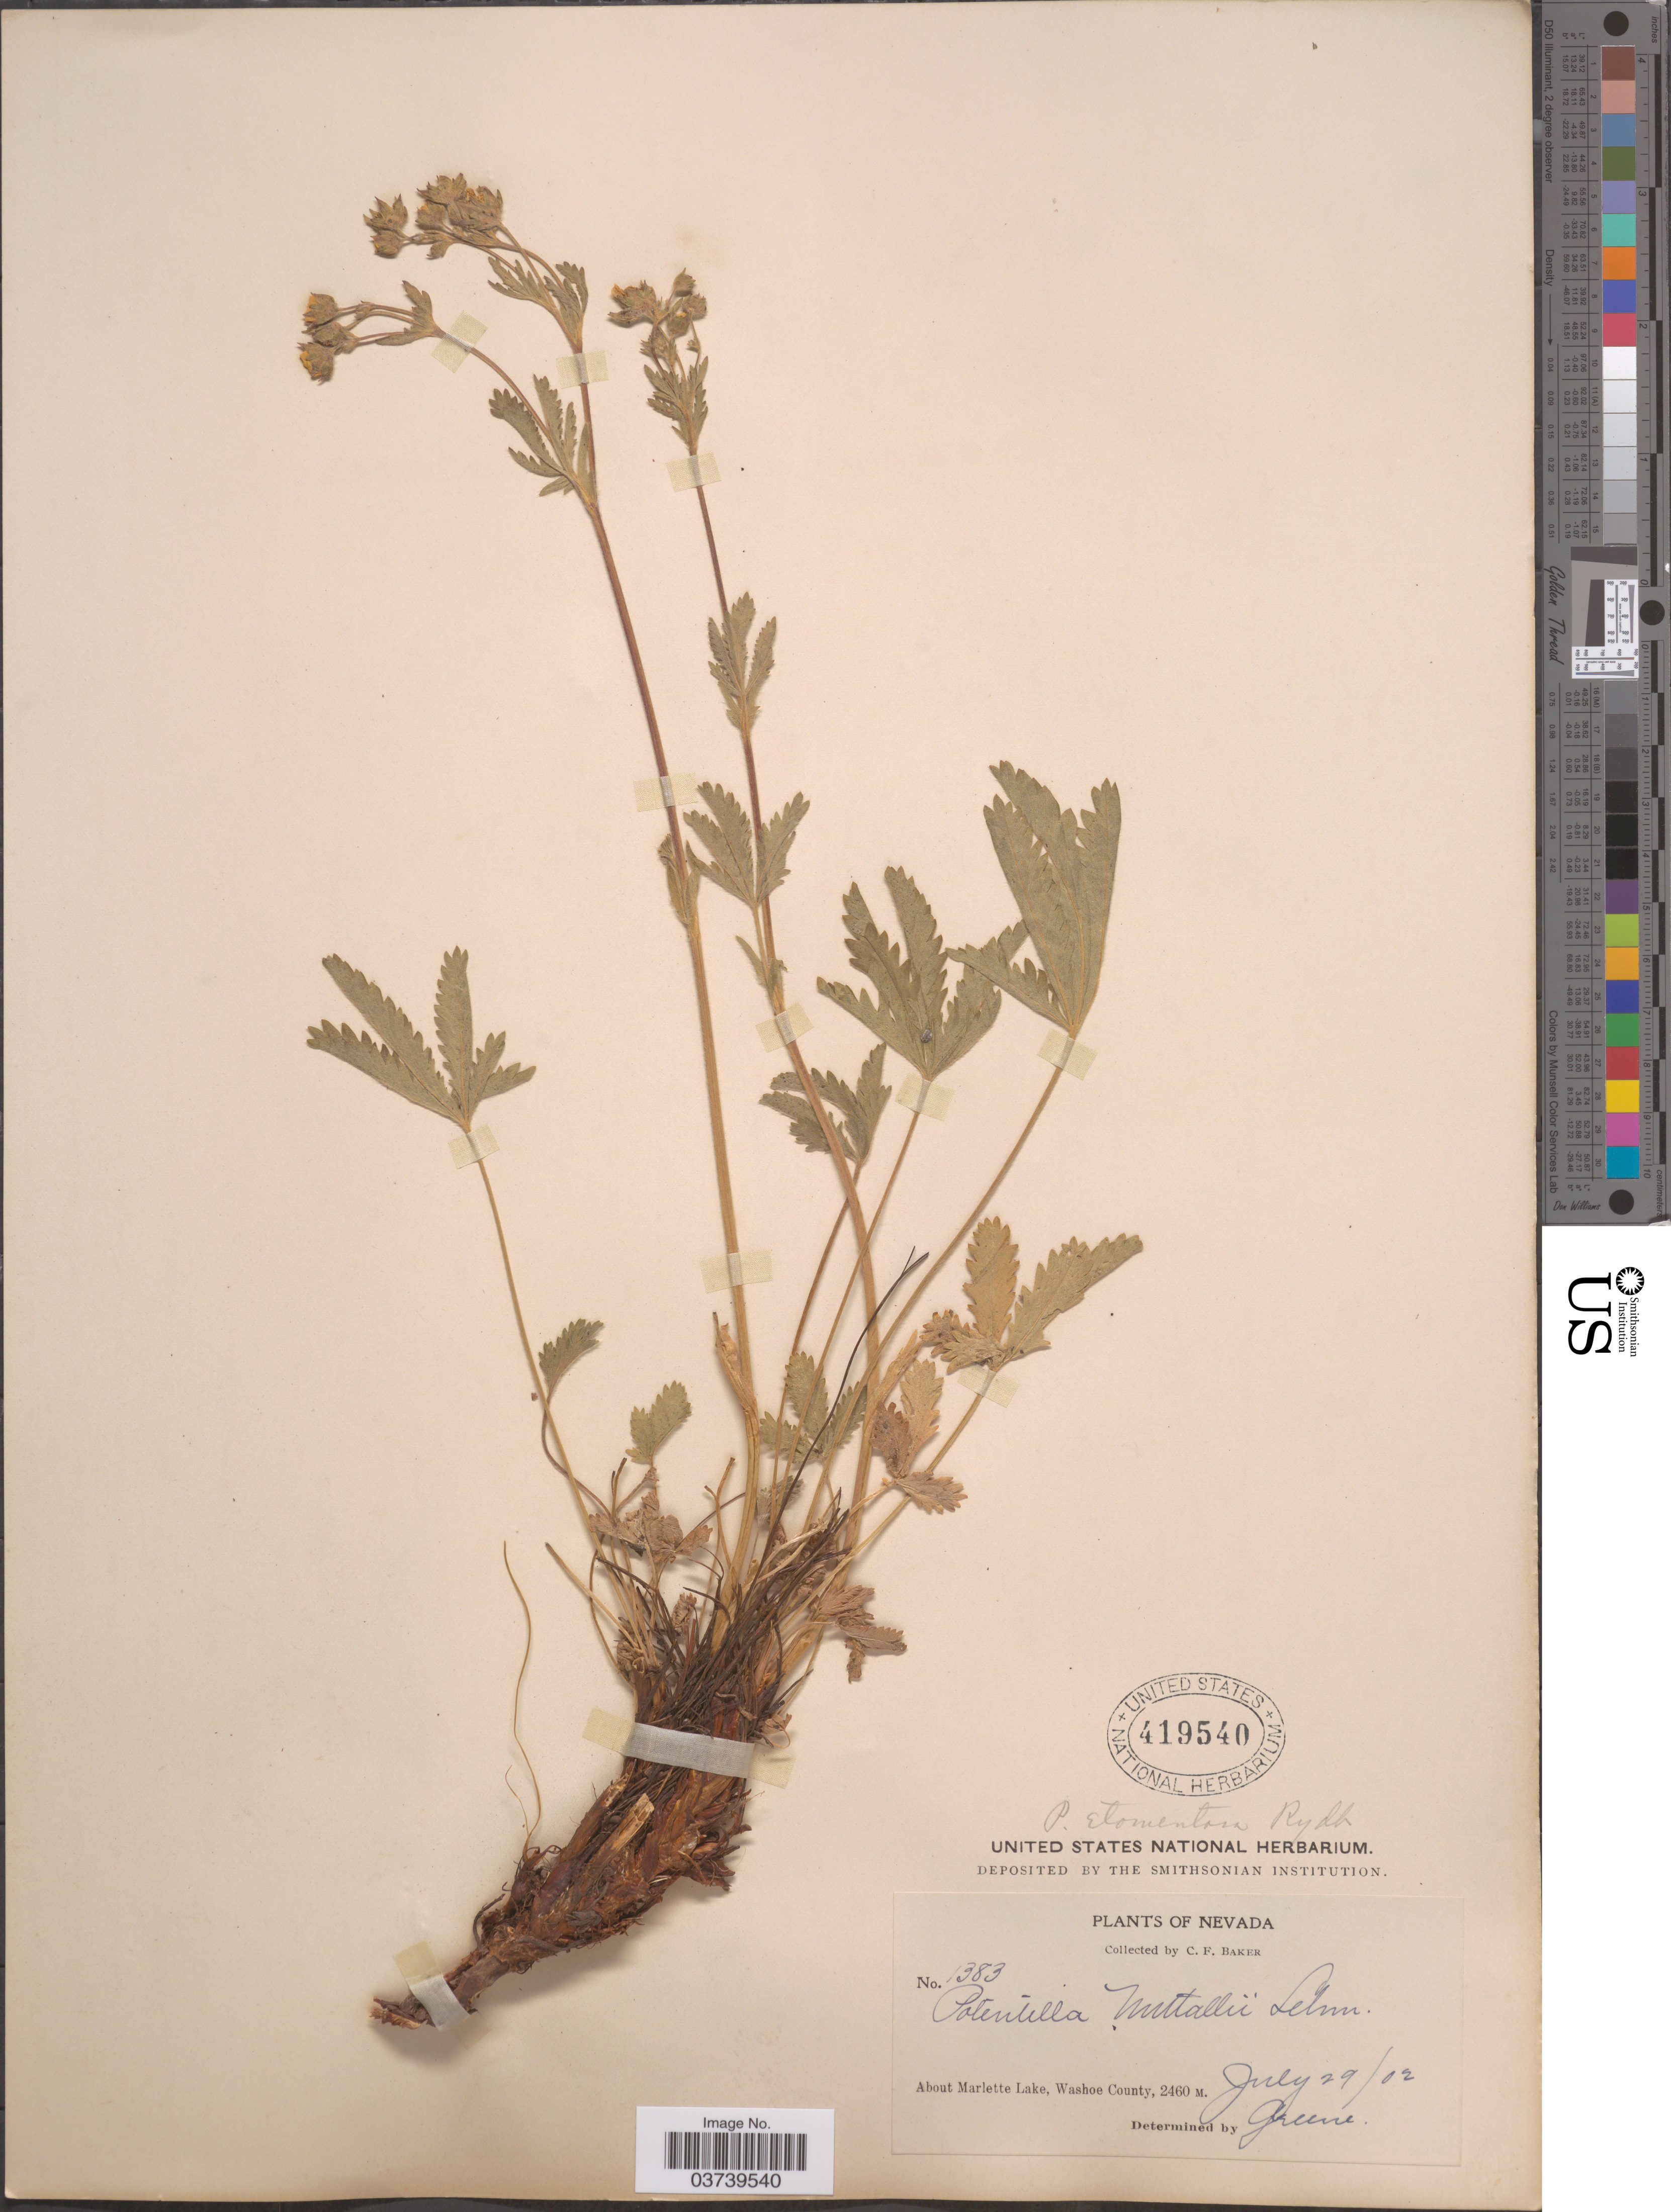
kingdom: Plantae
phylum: Tracheophyta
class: Magnoliopsida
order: Rosales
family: Rosaceae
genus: Potentilla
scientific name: Potentilla gracilis var. fastigiata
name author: (Nutt.) S. Watson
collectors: C. F. Baker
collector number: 1383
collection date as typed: Transcribed d/m/y: 29/7/2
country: United States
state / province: Nevada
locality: About Marlette Lake, Washoe County.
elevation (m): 2460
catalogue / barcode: US 419540